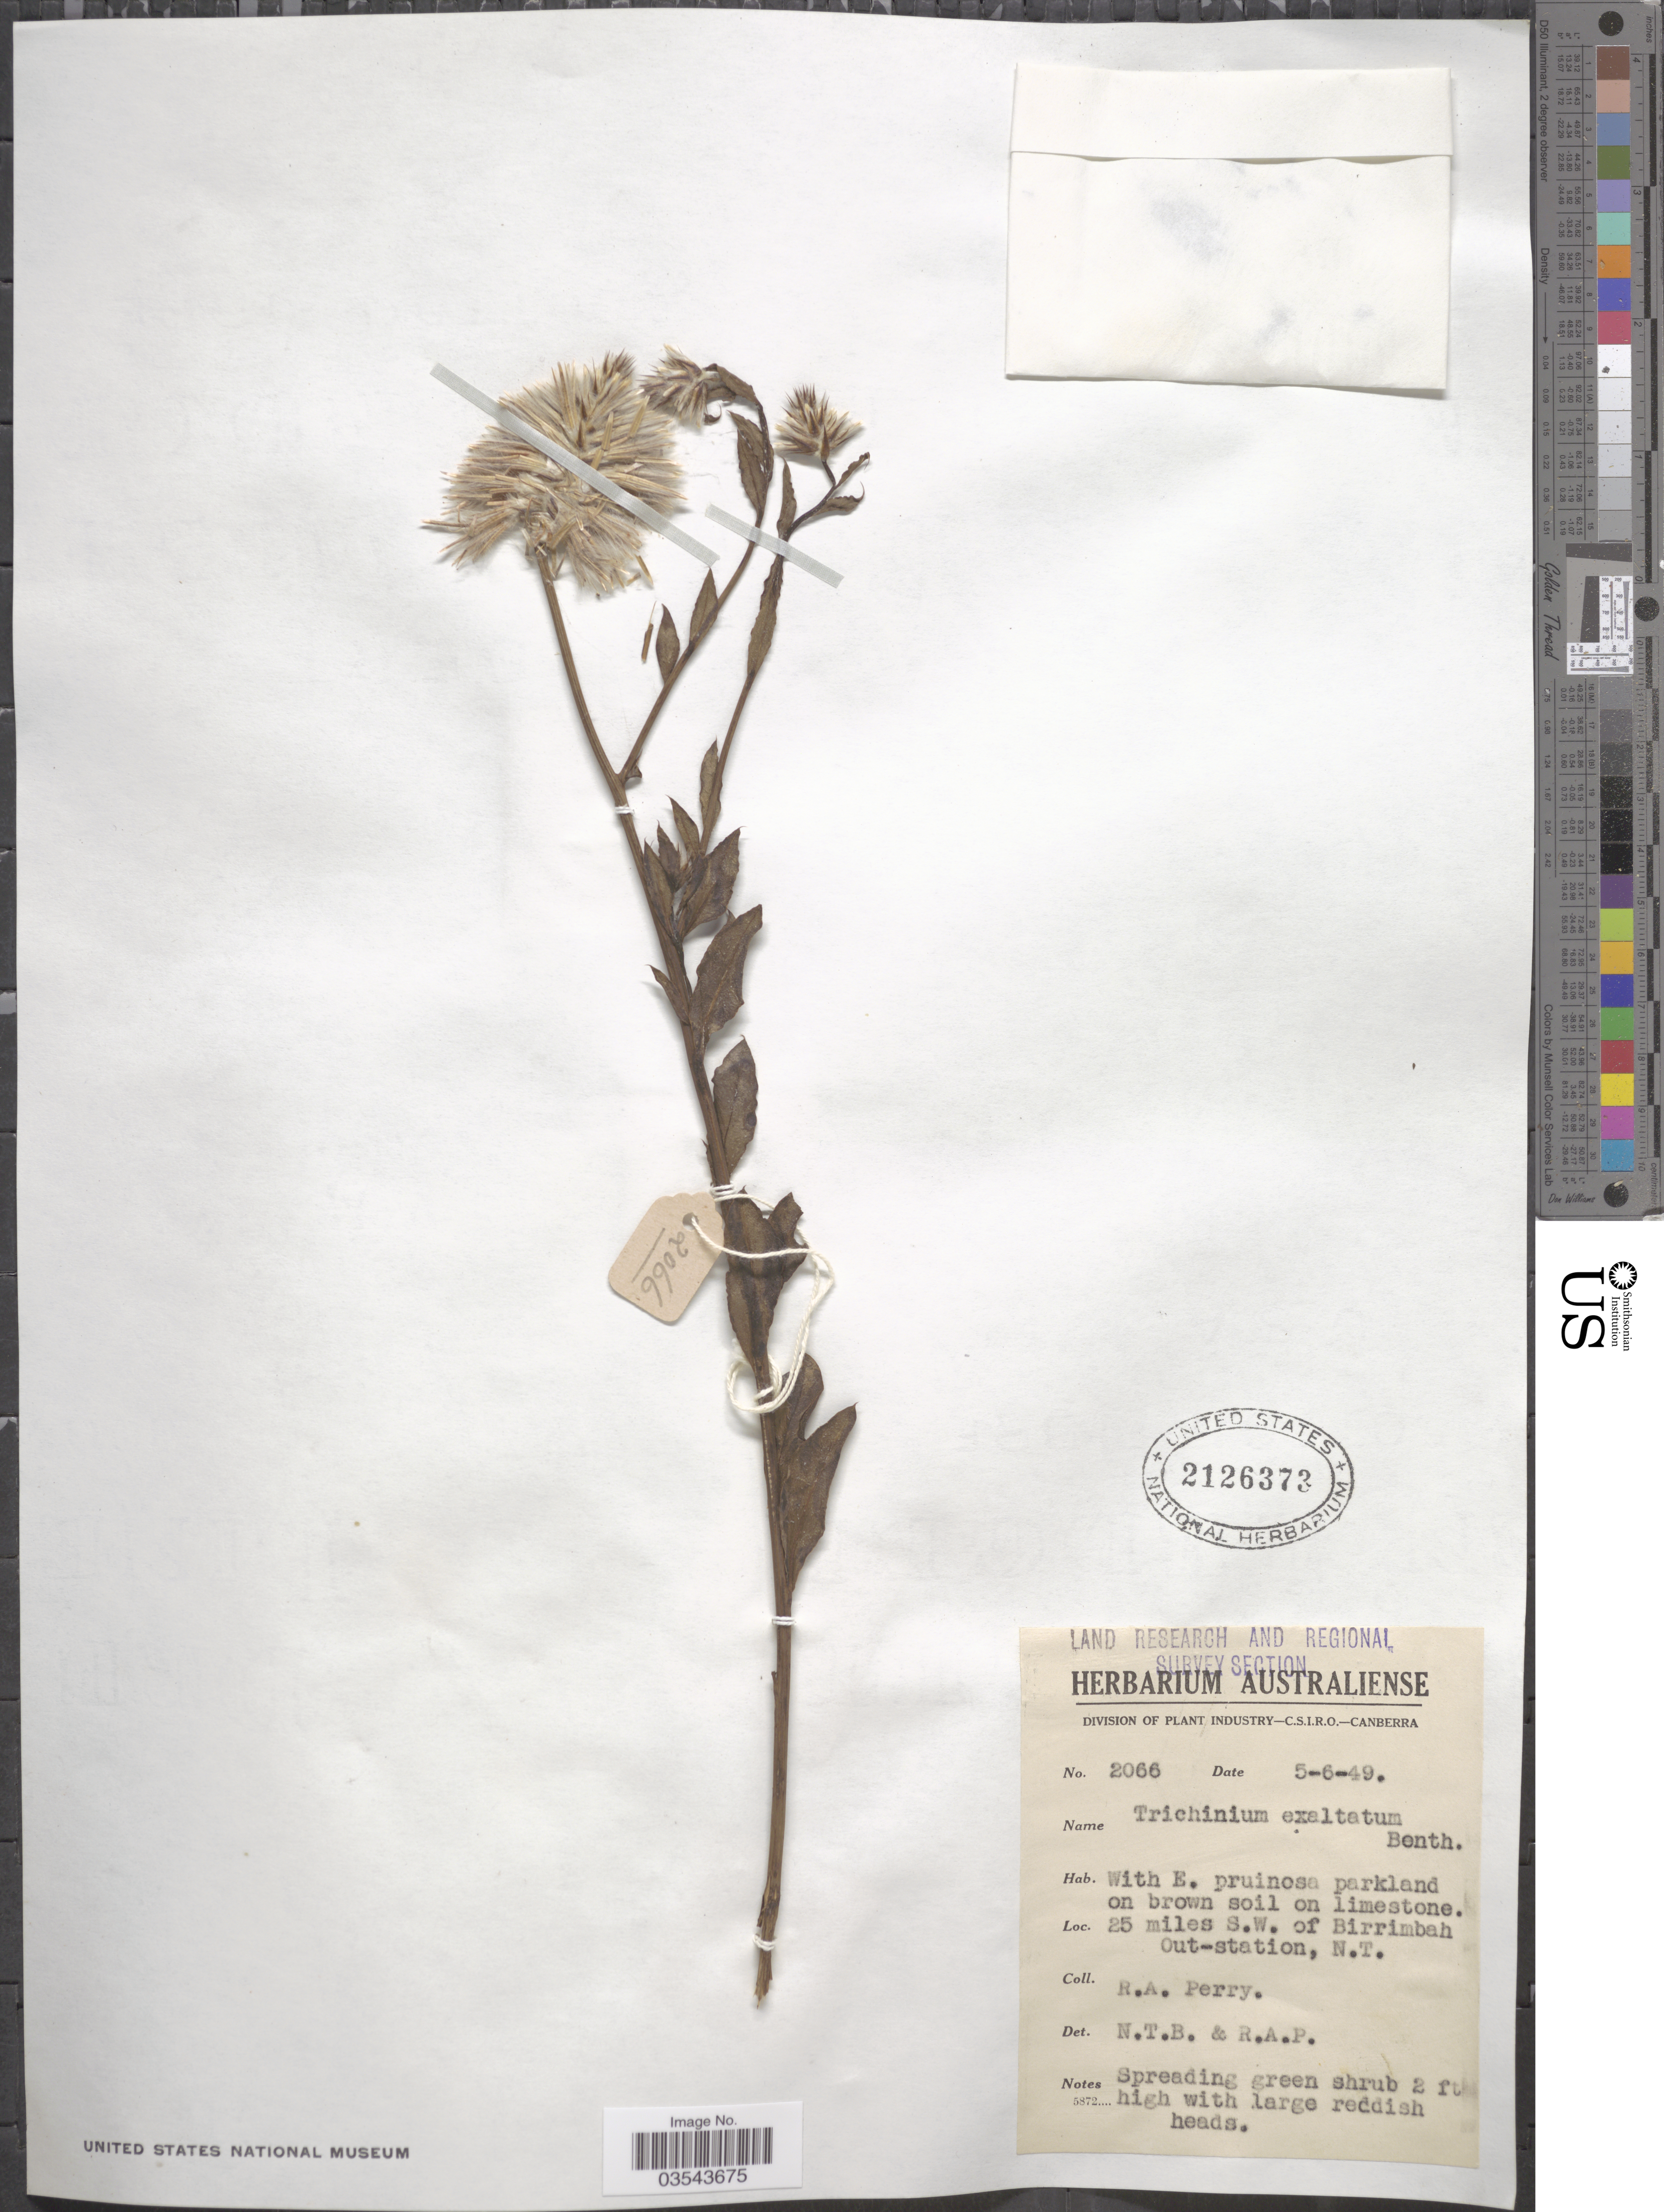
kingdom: Plantae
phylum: Tracheophyta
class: Magnoliopsida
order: Caryophyllales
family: Amaranthaceae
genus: Ptilotus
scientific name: Ptilotus exaltatus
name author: Nees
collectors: Perry, R. A.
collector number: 2066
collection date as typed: Transcribed d/m/y: 5/6/49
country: Australia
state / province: Northern Territory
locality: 25 miles S.W. of Birrimbah Out-station, N.T.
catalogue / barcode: US 2126373